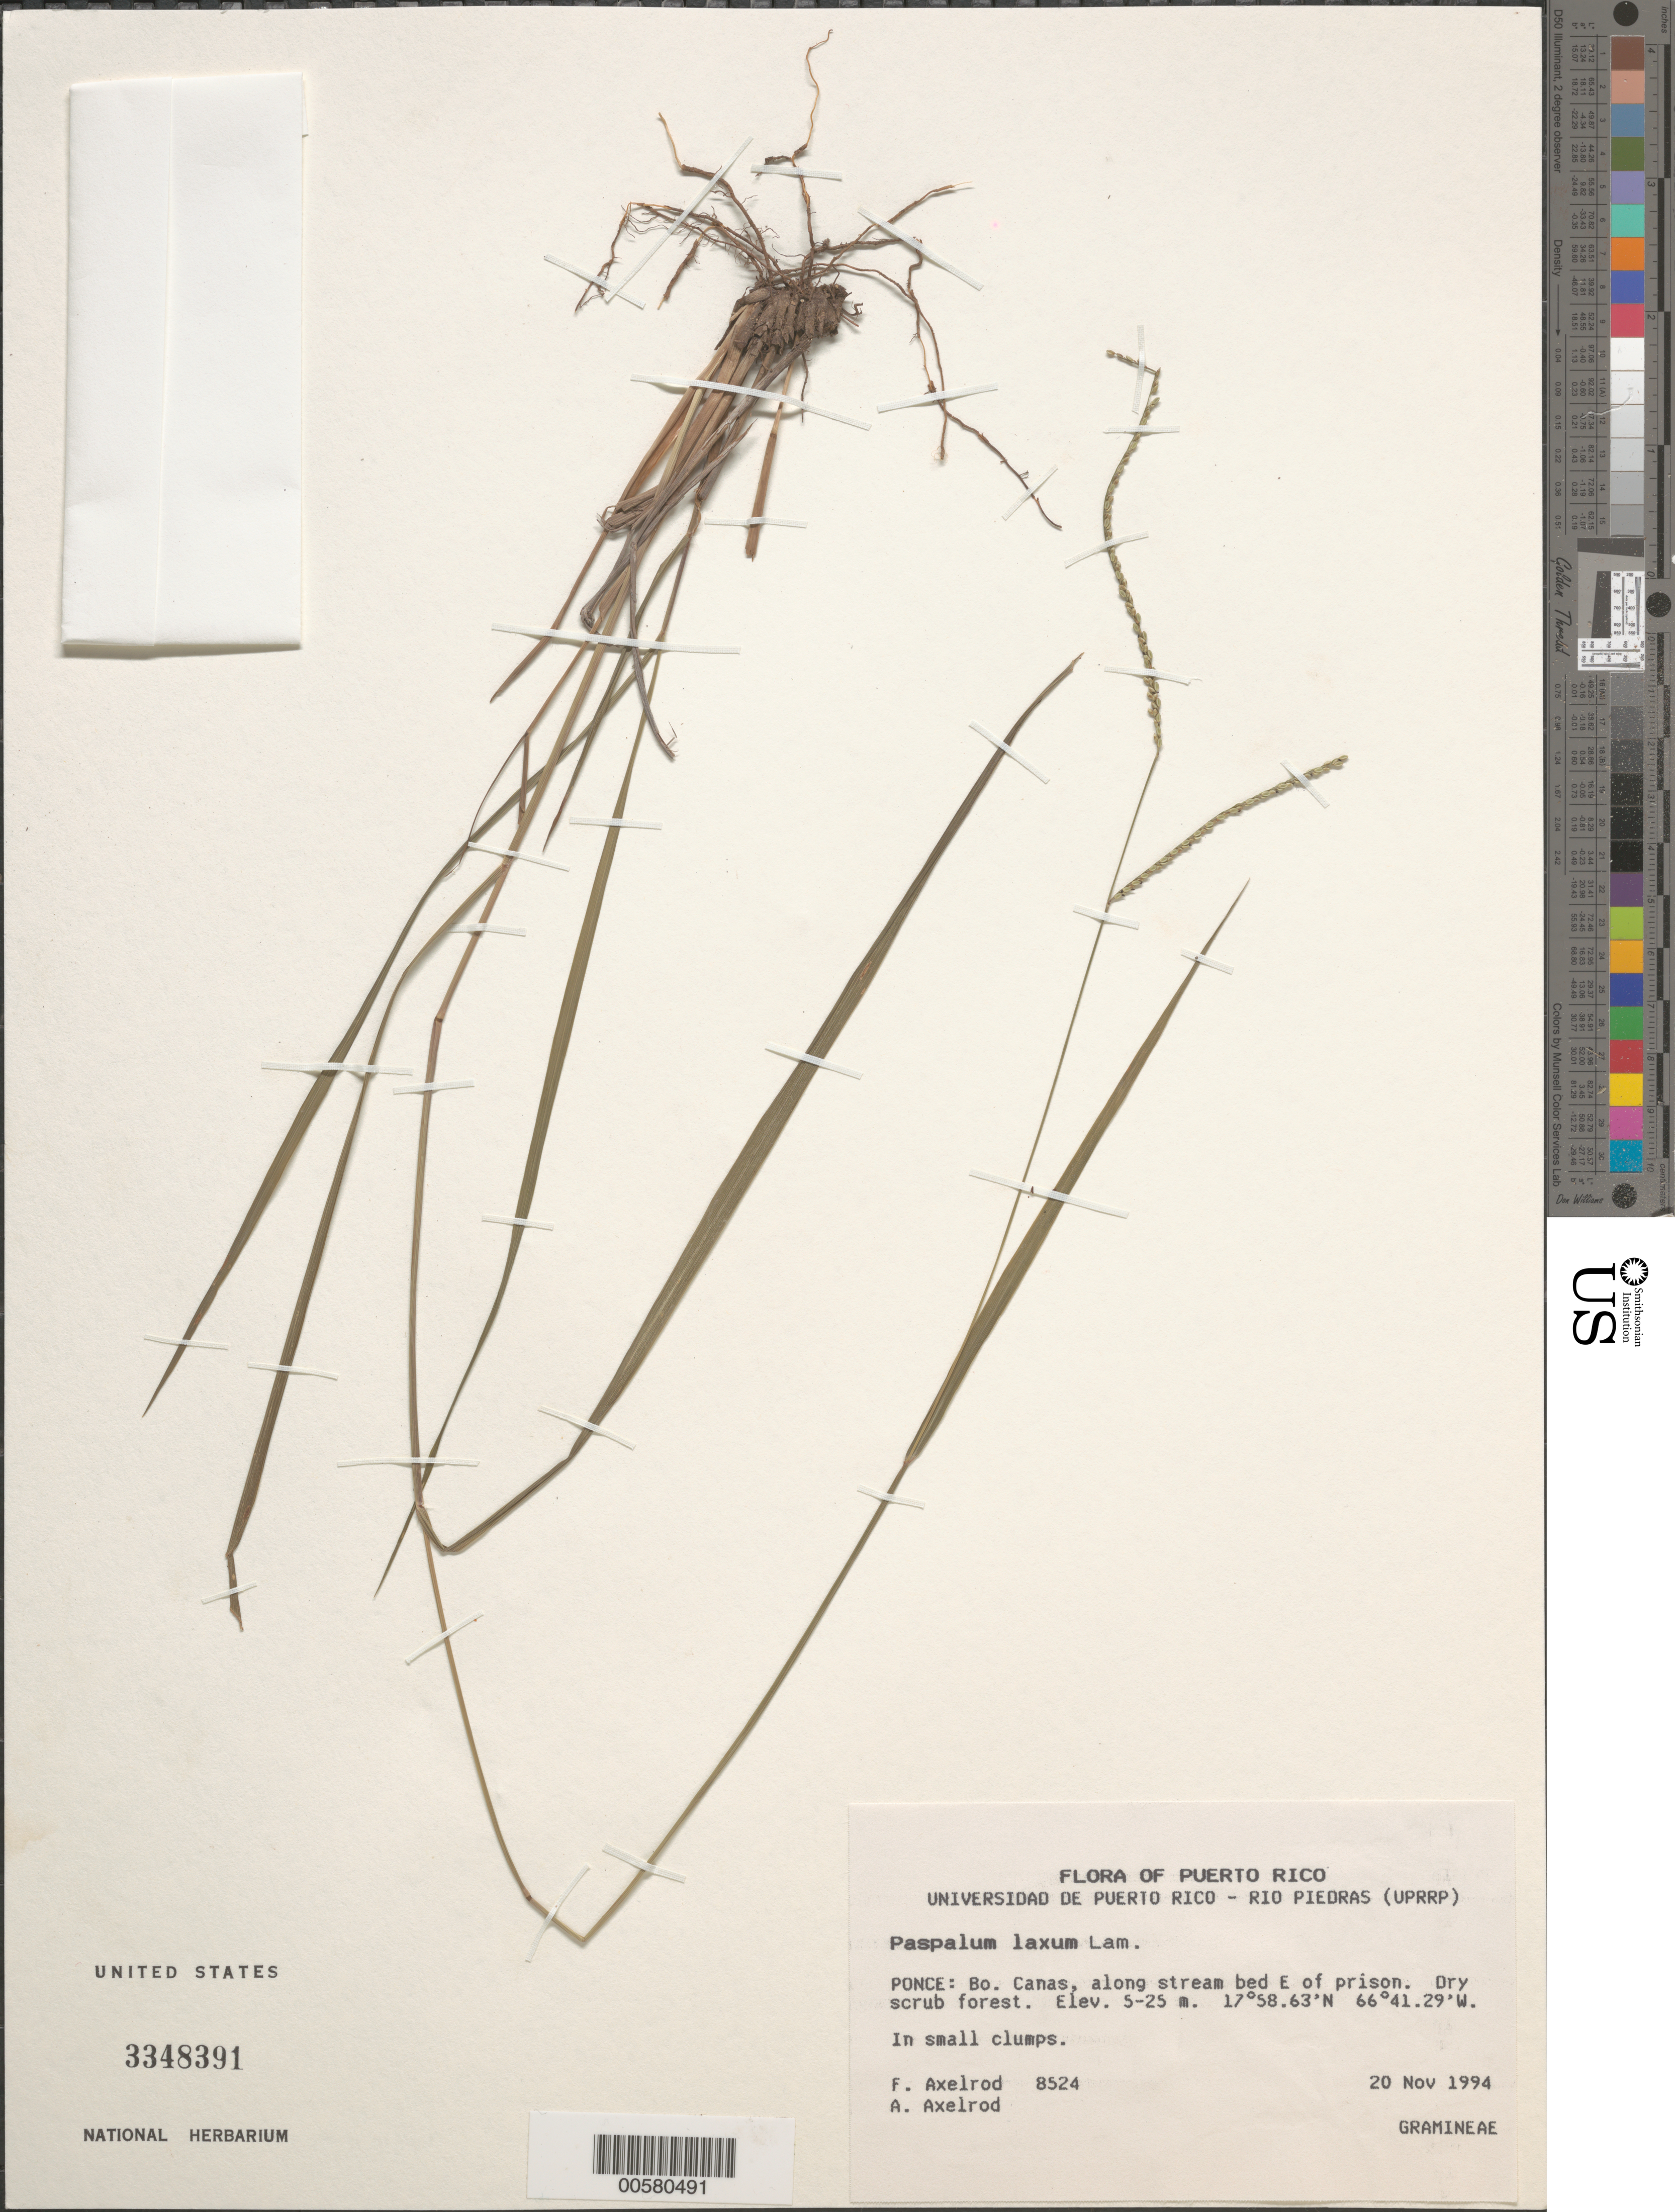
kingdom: Plantae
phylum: Tracheophyta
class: Liliopsida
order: Poales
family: Poaceae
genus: Paspalum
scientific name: Paspalum laxum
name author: Lam.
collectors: F. Axelrod & A. Axelrod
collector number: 8524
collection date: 1994-11-20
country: Puerto Rico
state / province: Ponce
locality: Bo. Canas, along stream bed E of prison.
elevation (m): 5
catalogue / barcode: US 3348391